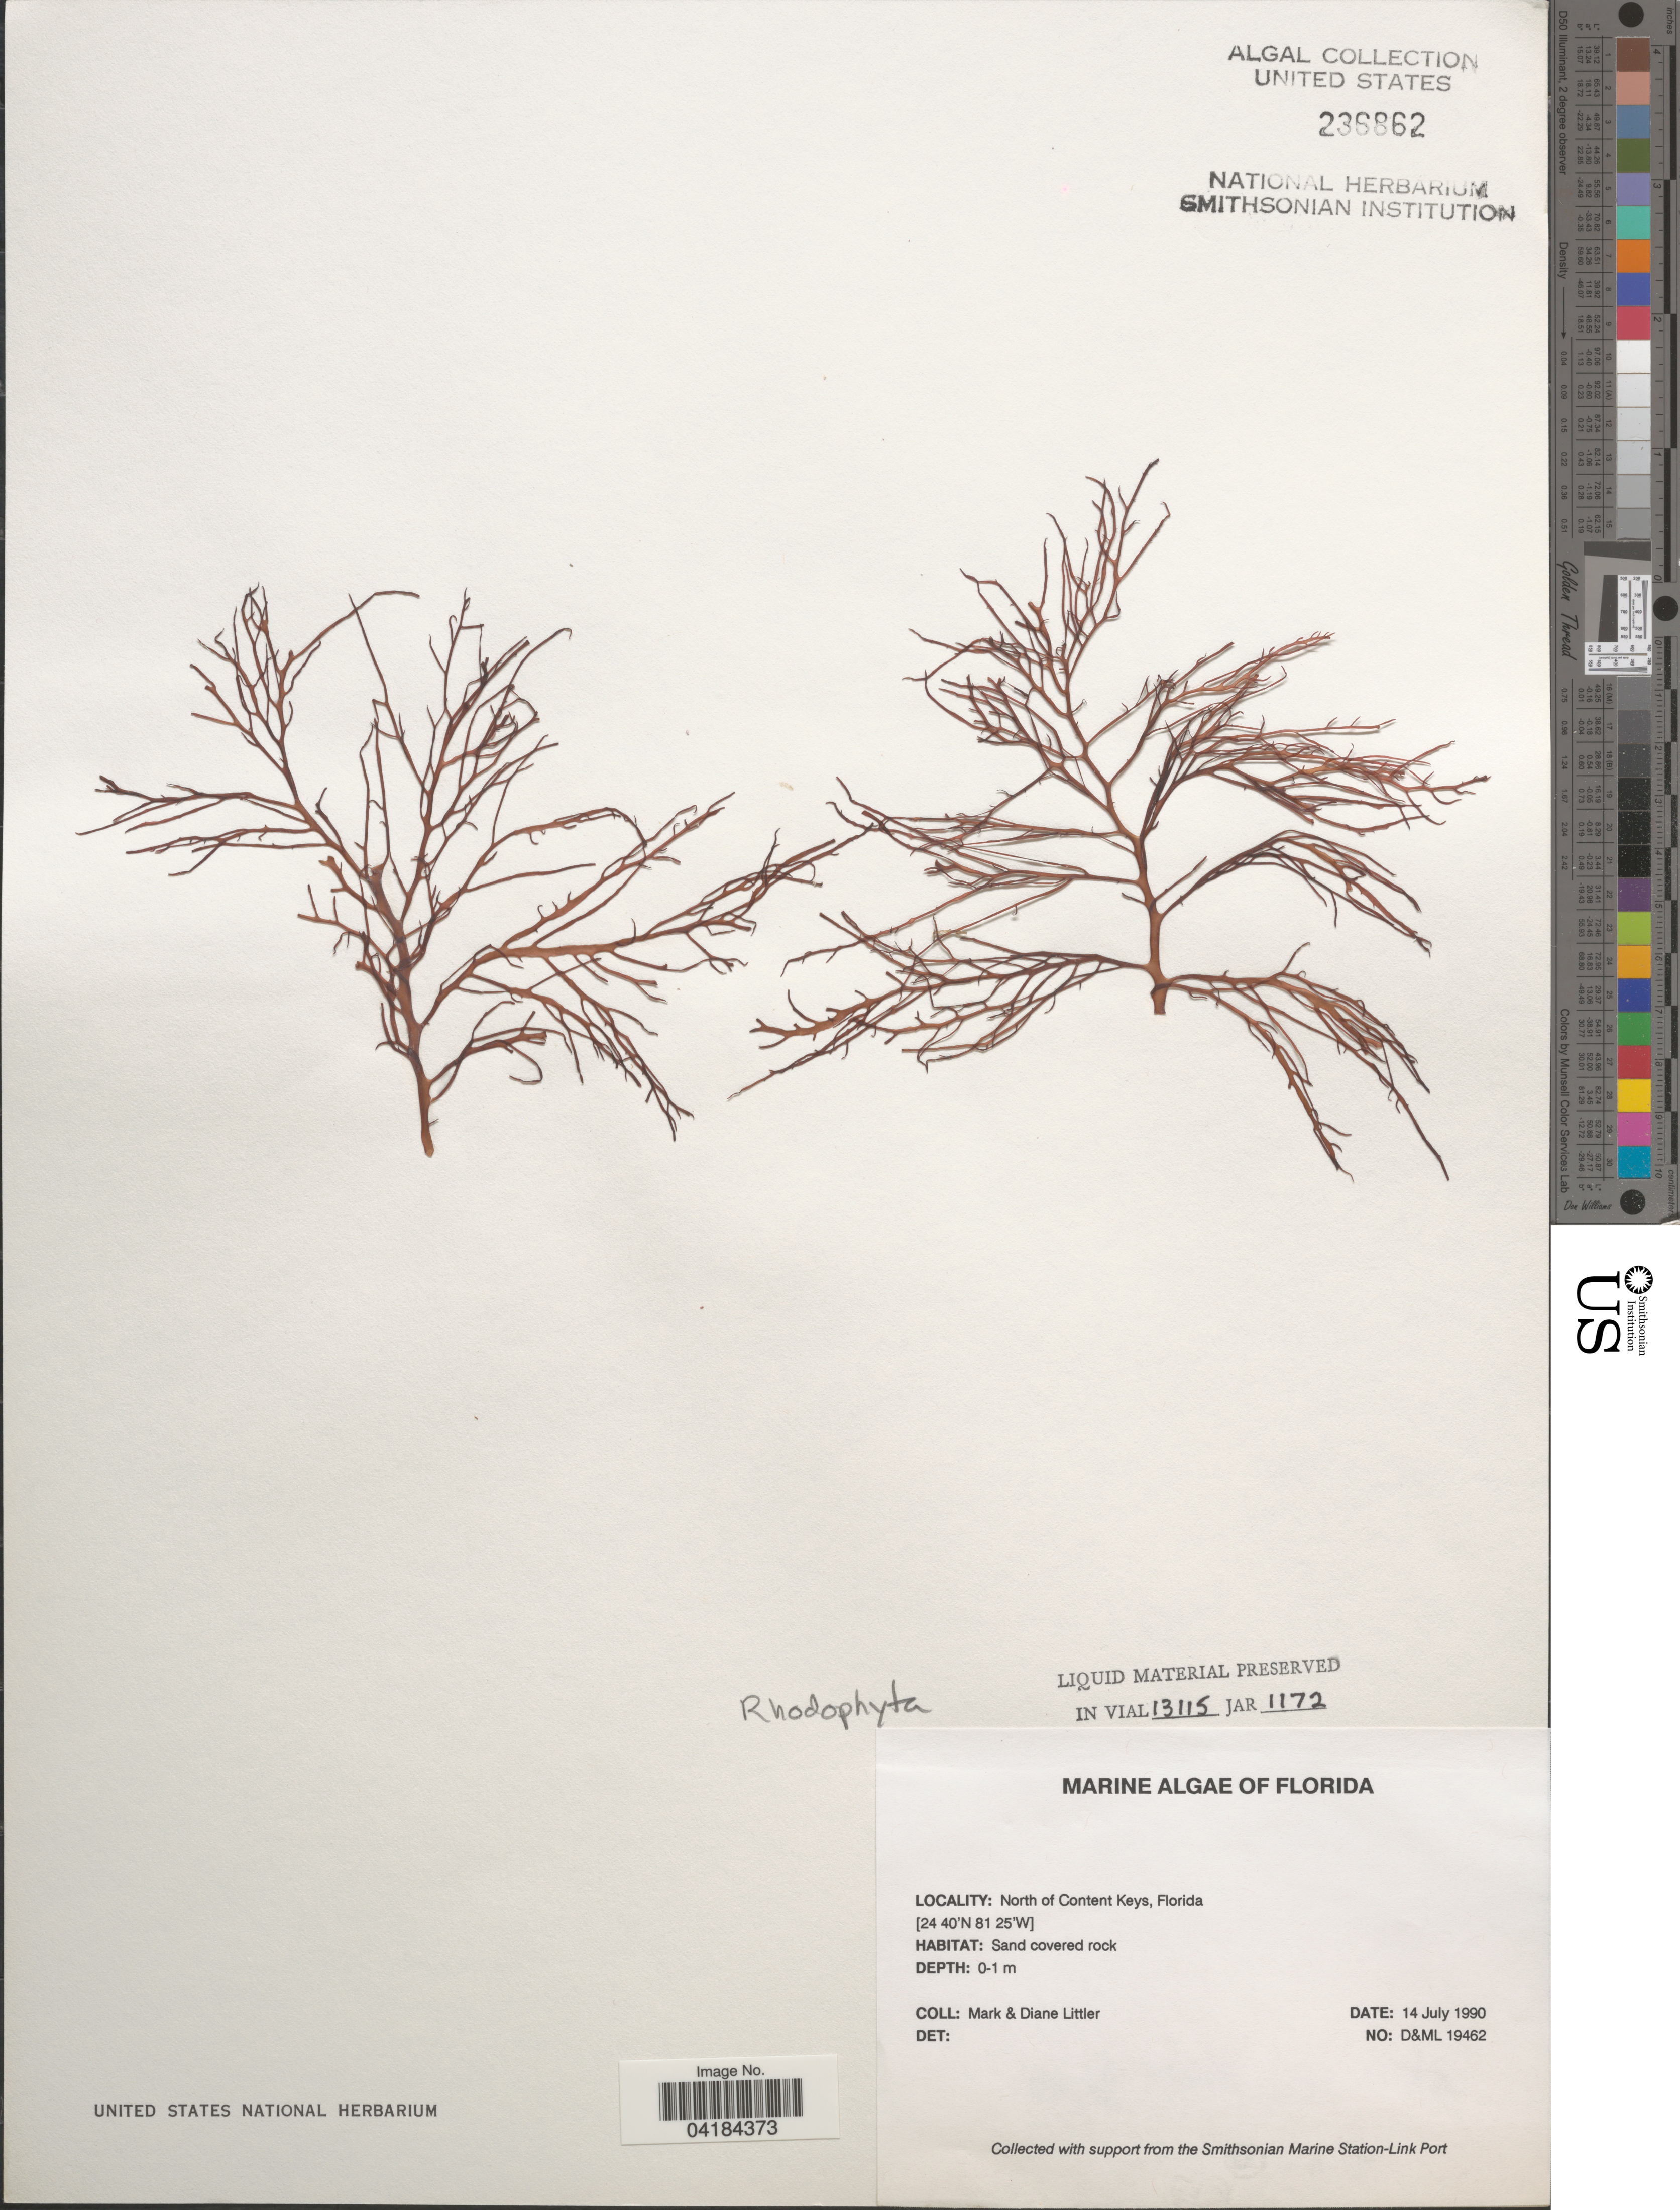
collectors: M. M. Littler & D. S. Littler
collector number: D&ML19462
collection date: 1990-07-14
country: United States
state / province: Florida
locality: North of Content Keys.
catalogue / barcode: US 236862